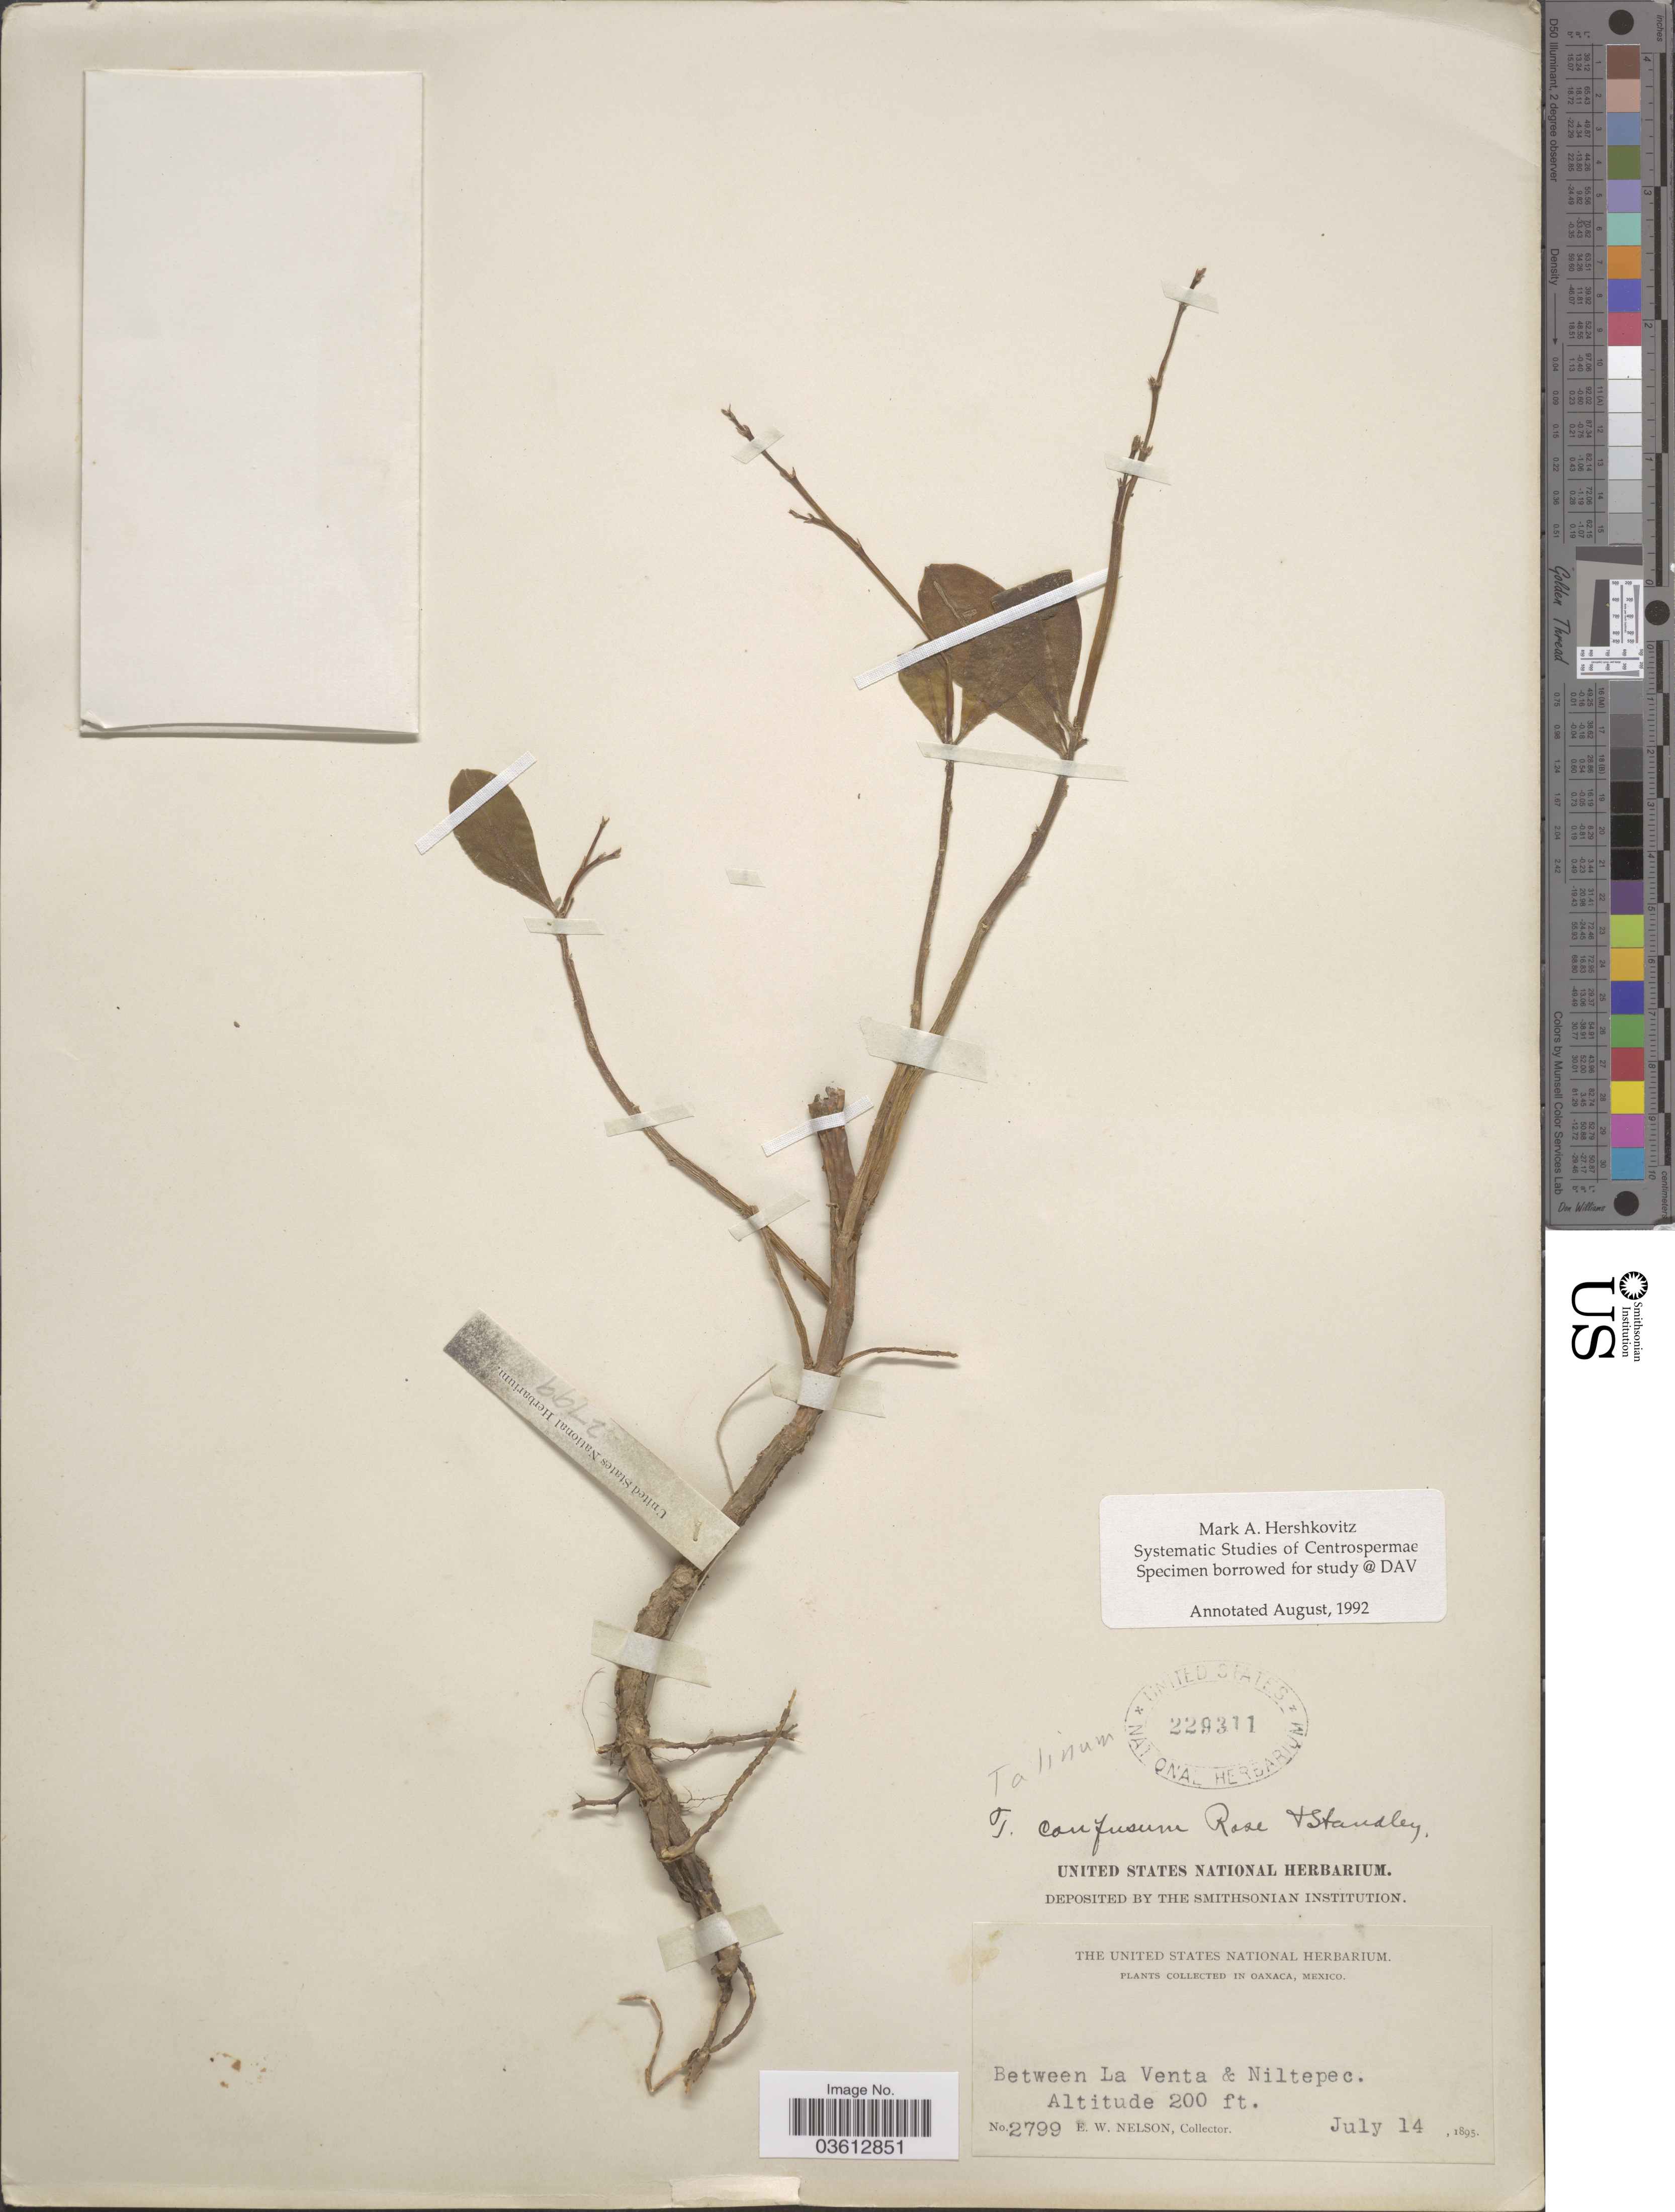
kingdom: Plantae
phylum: Tracheophyta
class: Magnoliopsida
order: Caryophyllales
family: Talinaceae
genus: Talinum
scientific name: Talinum confusum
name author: Rose & Standl.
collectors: E. W. Nelson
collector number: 2799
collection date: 1895-07-14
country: Mexico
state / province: Oaxaca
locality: Between La Venta & Niltepec.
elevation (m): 61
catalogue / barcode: US 229311